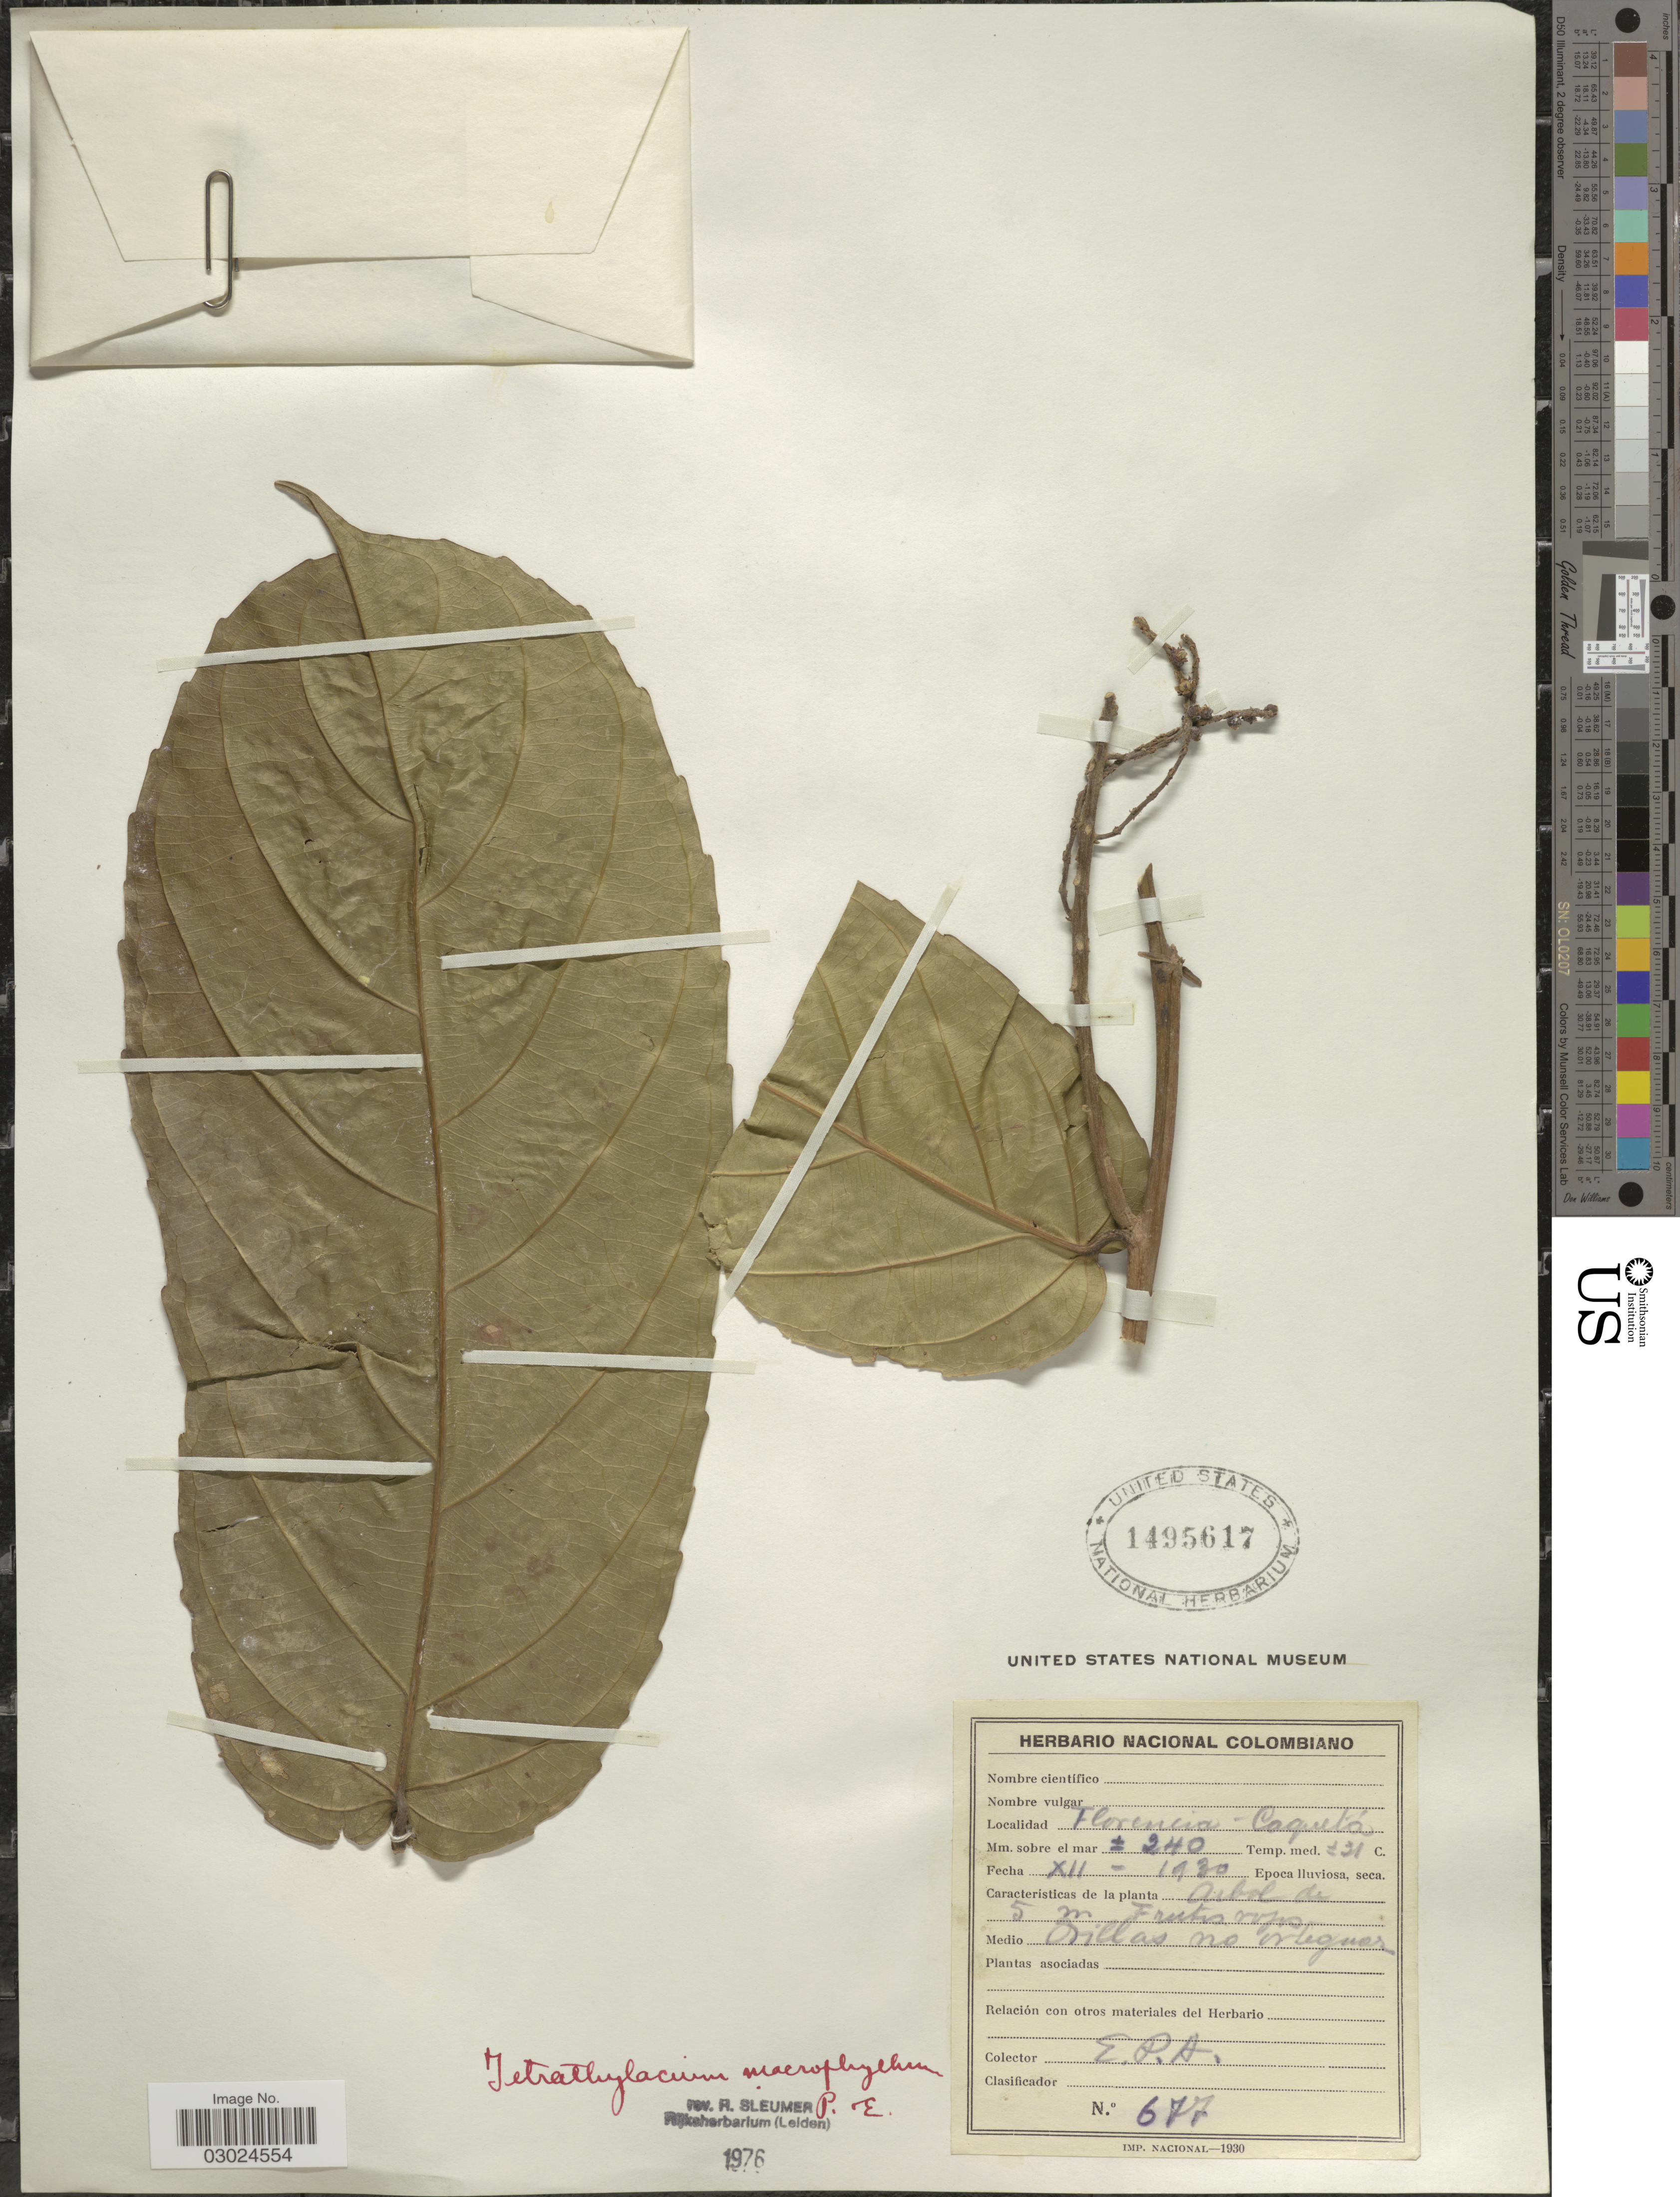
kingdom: Plantae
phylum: Tracheophyta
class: Magnoliopsida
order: Malpighiales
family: Salicaceae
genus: Tetrathylacium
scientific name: Tetrathylacium macrophyllum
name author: Poepp.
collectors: E. Pérez Arbeláez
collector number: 677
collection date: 1930-12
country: Colombia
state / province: Caquetá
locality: Florencia.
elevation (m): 240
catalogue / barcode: US 1495617